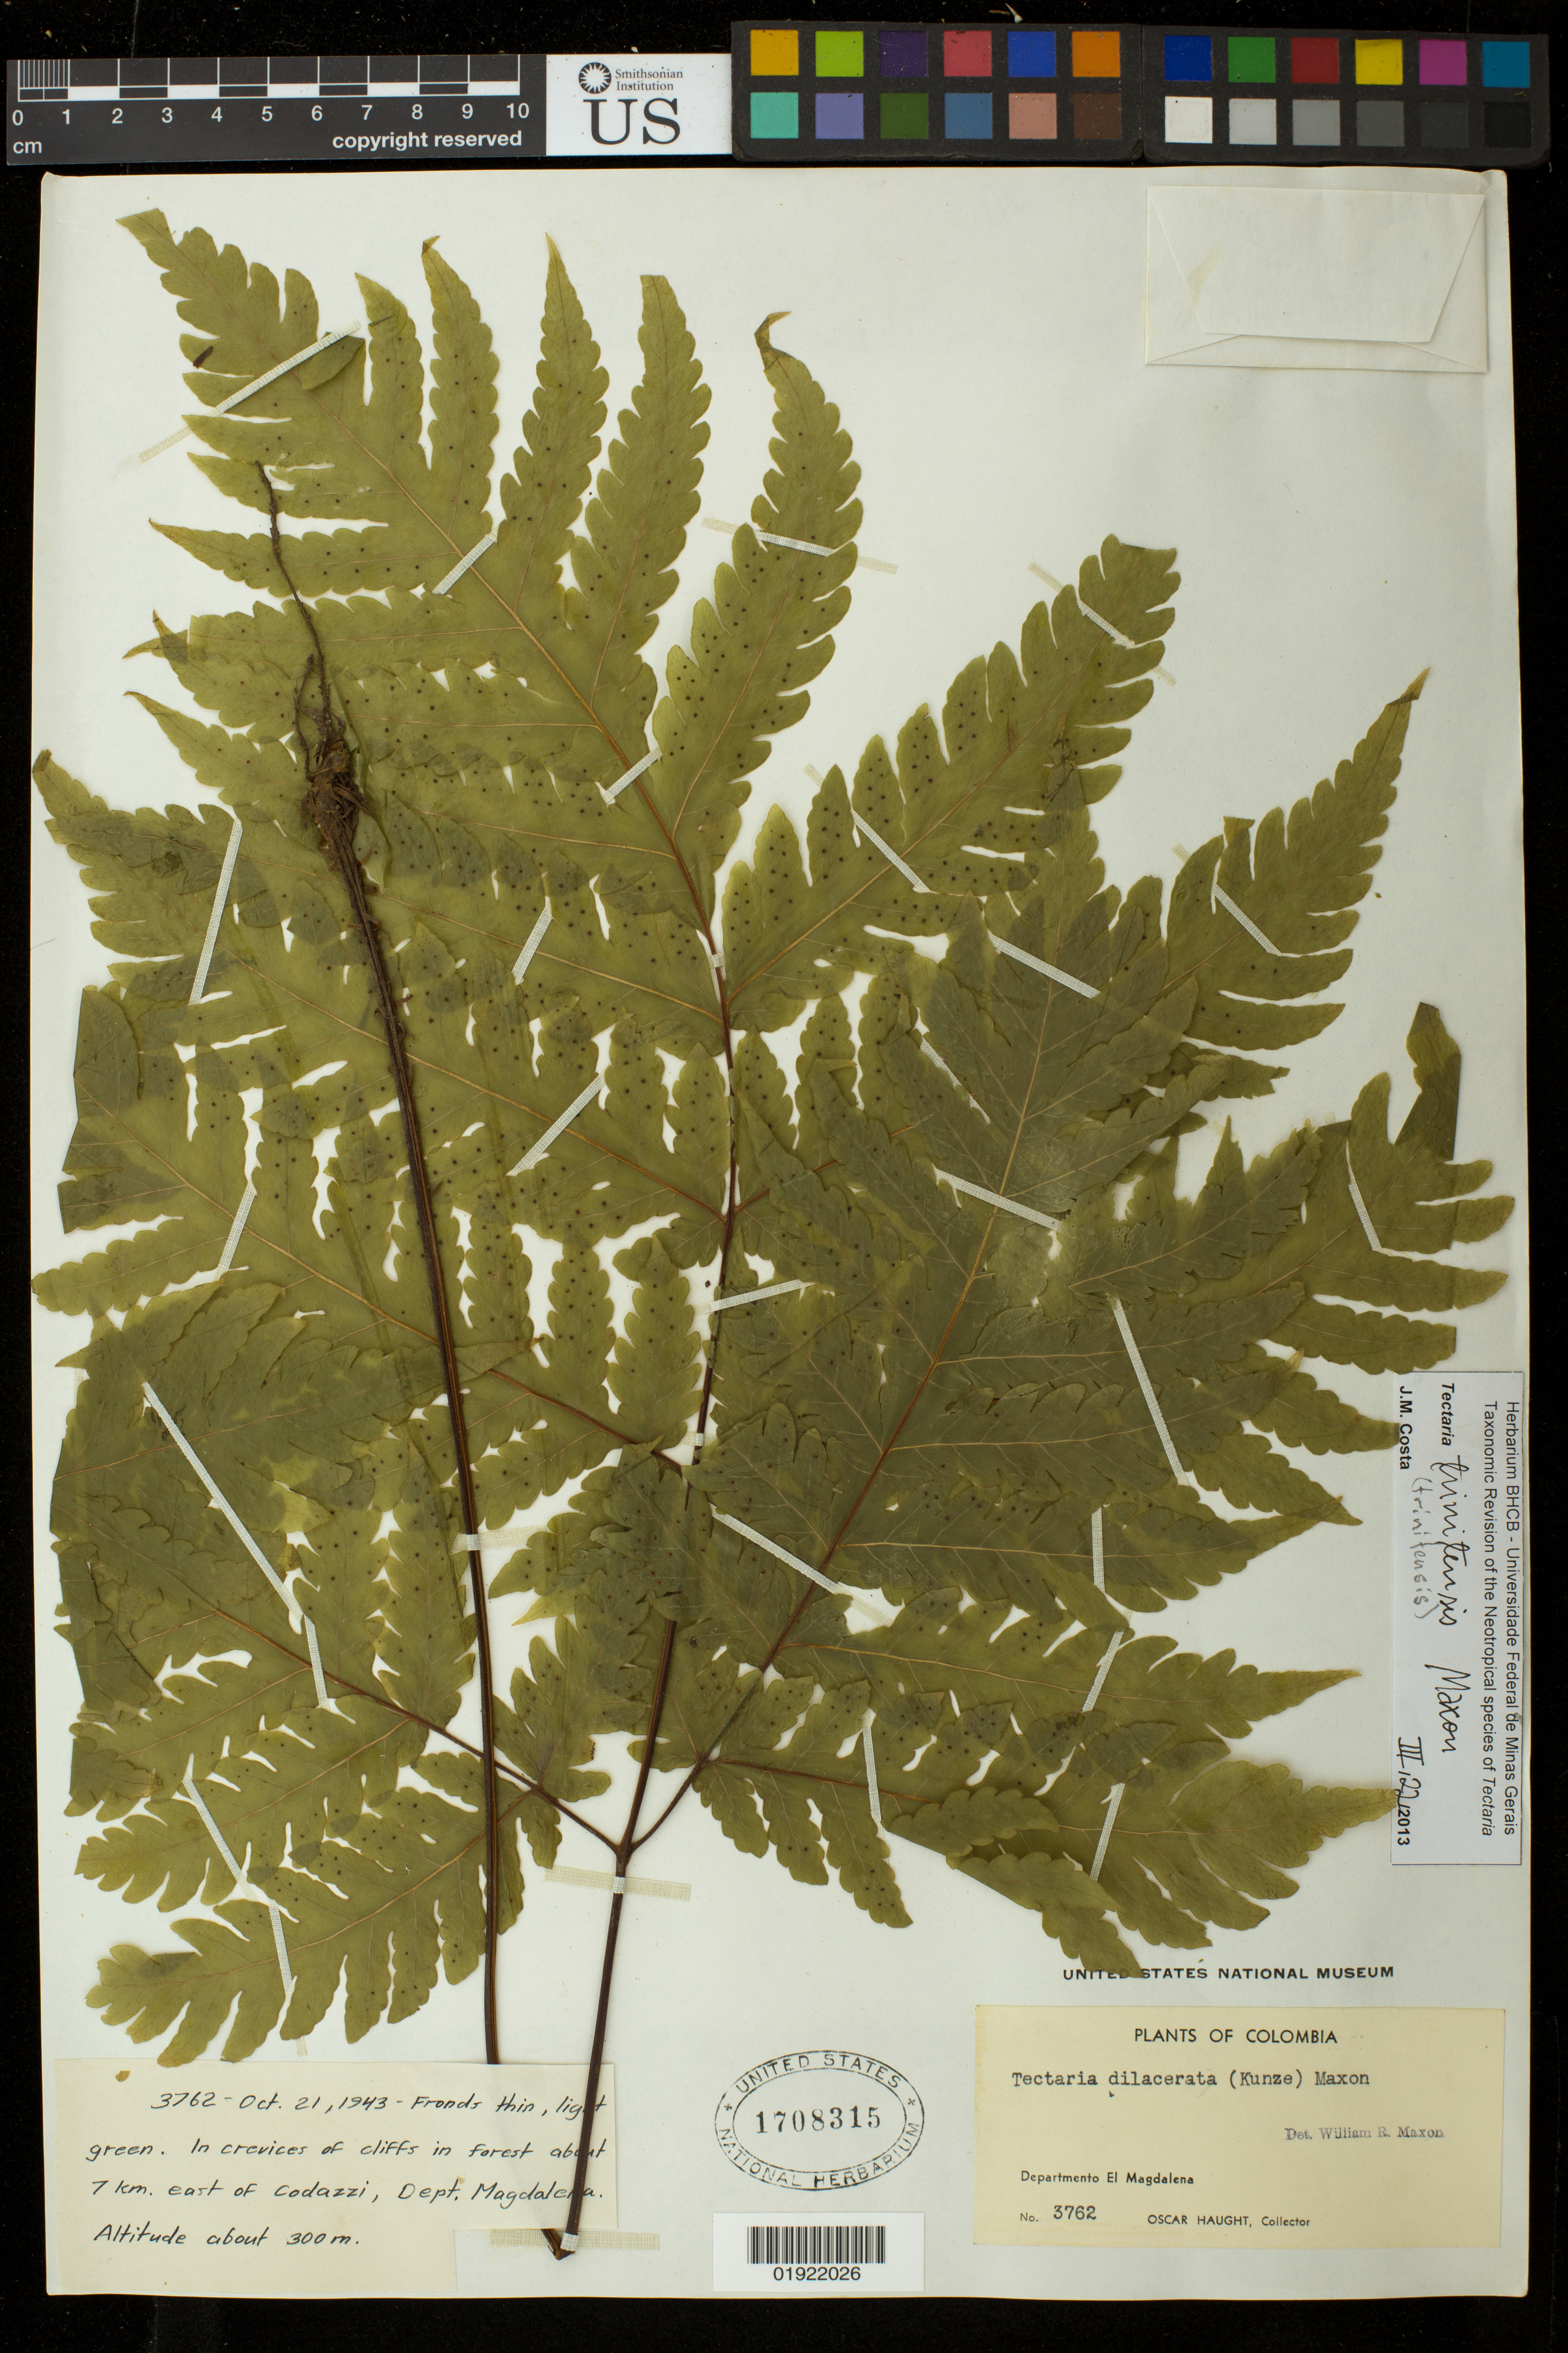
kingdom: Plantae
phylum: Tracheophyta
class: Polypodiopsida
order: Polypodiales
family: Tectariaceae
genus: Tectaria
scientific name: Tectaria trinitensis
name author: Maxon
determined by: Costa, J. M.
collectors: O. Haught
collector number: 3762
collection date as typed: Oct. 21, 1943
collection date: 1943-10-21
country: Colombia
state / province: Magdalena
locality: about 7 km east of Codazzi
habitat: in crevices of cliffs in forest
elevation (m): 300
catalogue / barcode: US 1708315